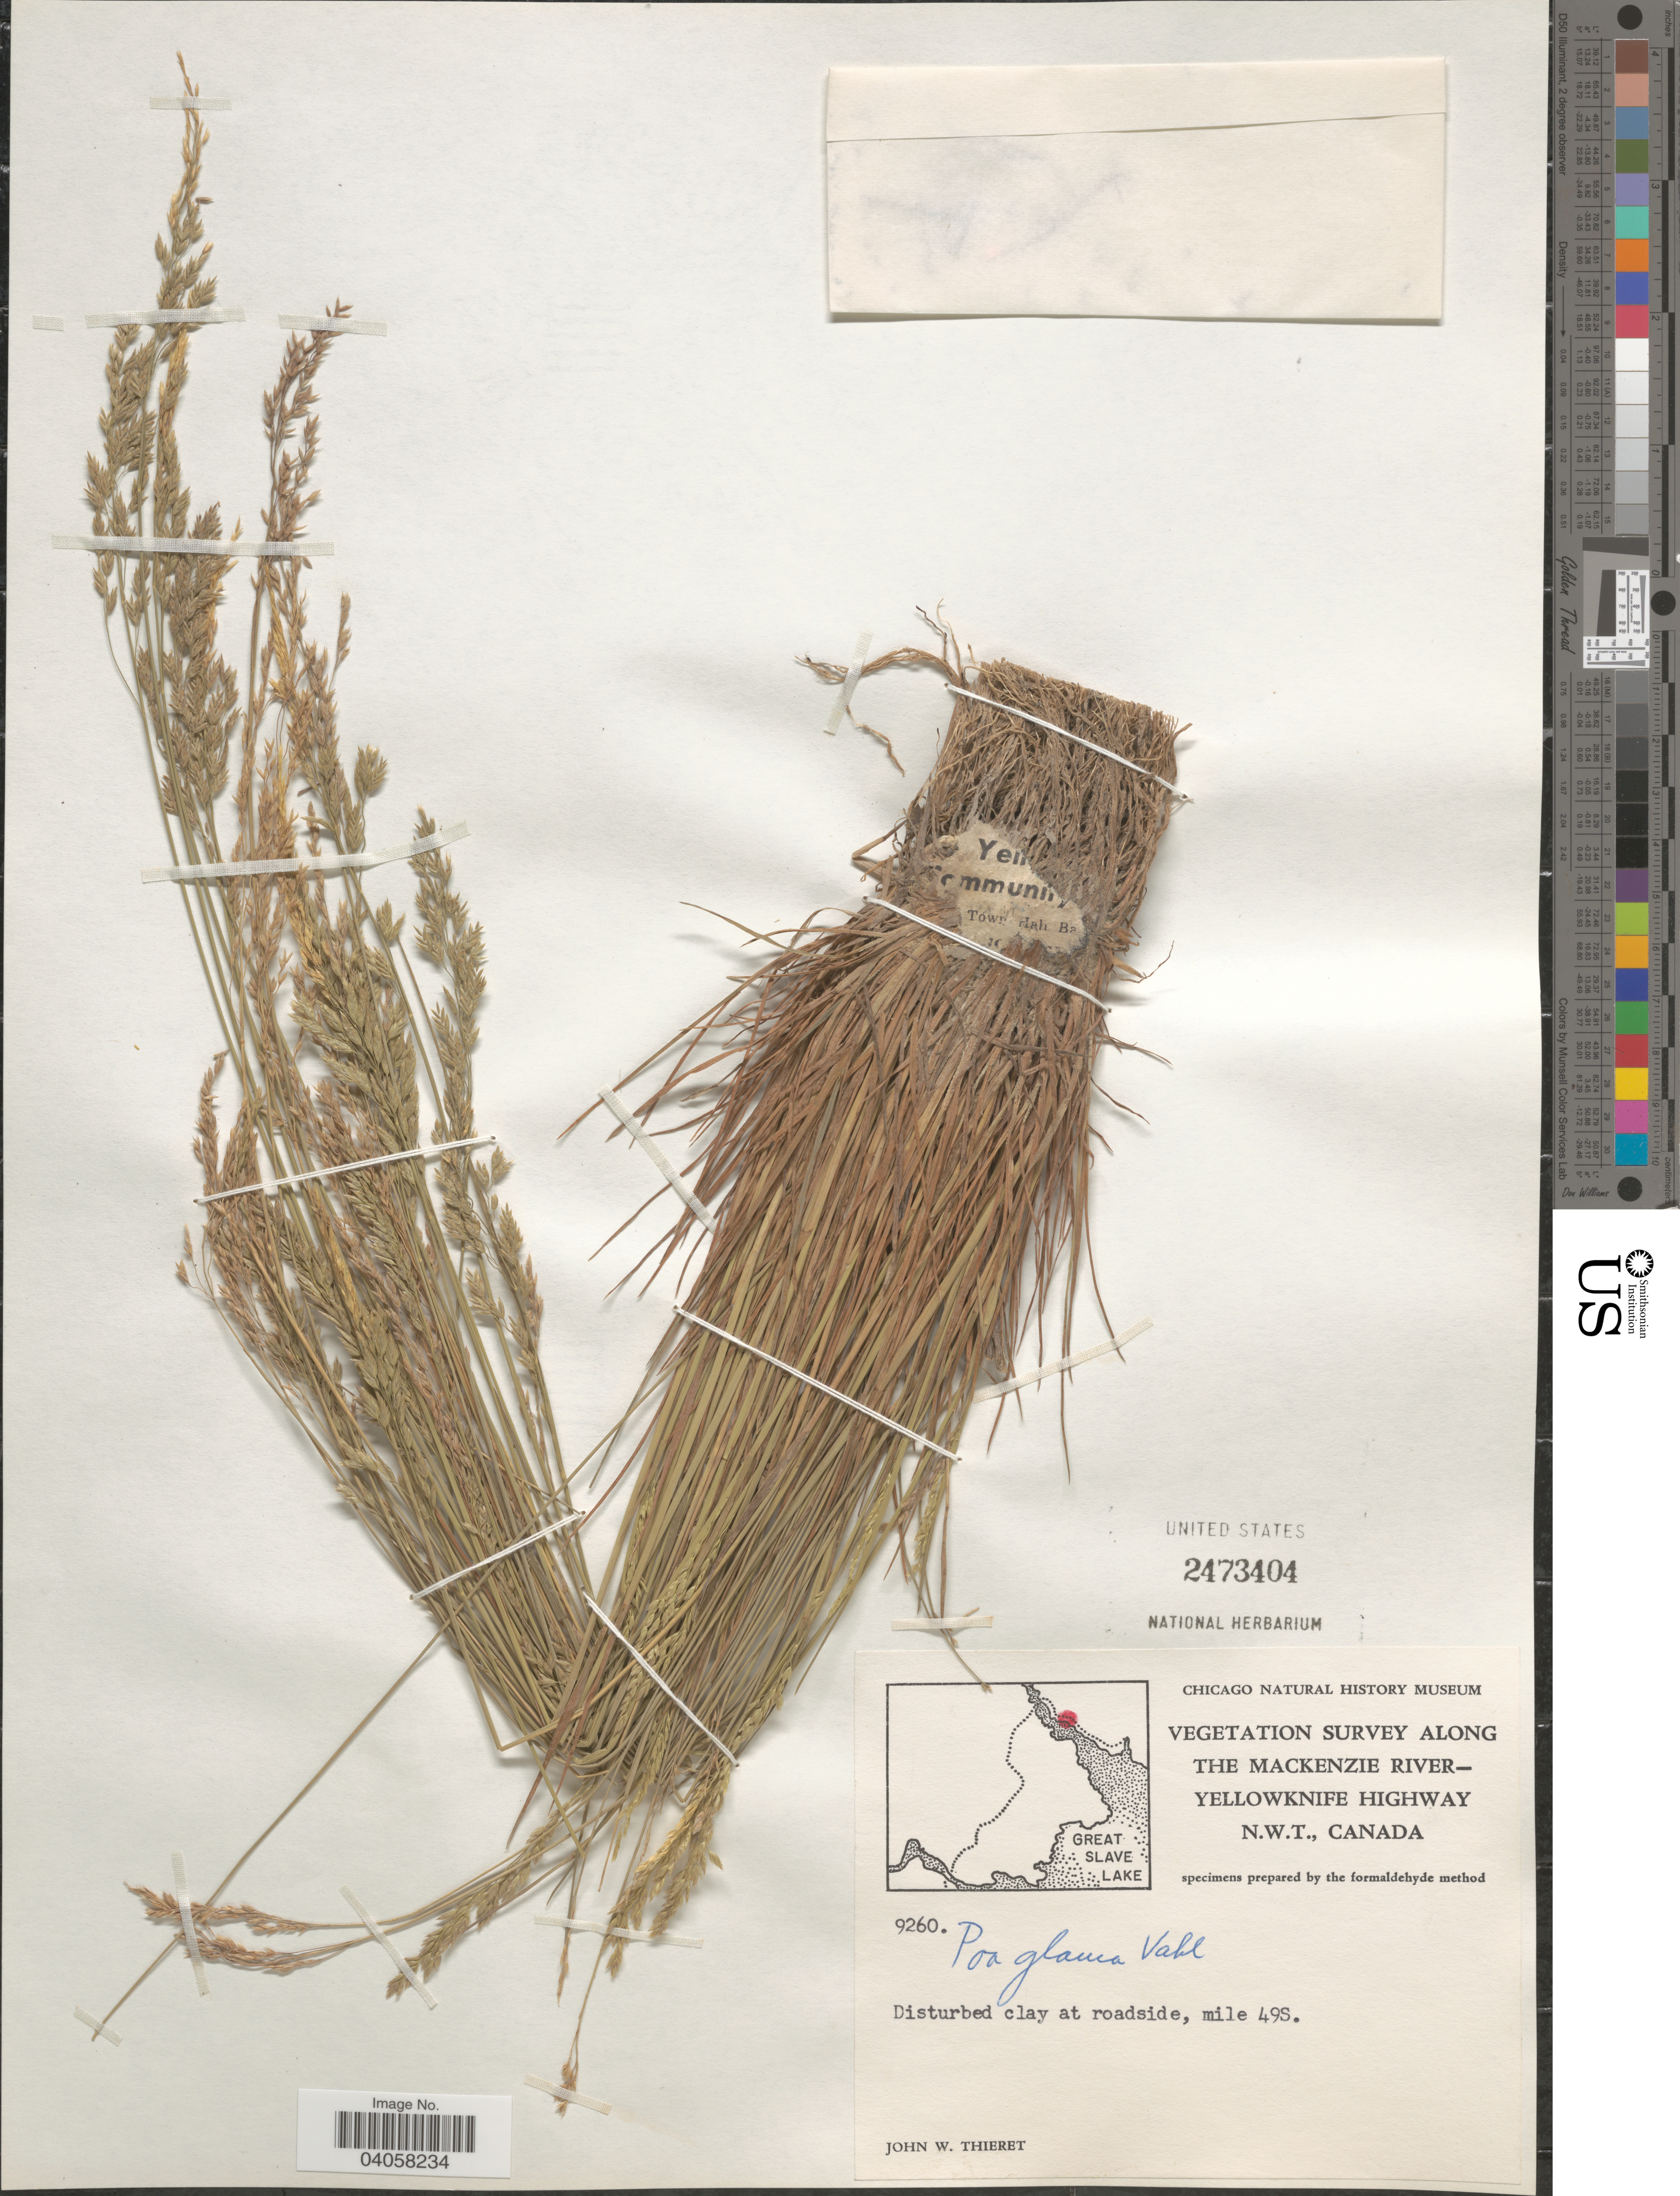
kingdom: Plantae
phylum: Tracheophyta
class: Liliopsida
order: Poales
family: Poaceae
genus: Poa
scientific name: Poa glauca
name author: Vahl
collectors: J. W. Thieret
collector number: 9260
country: Canada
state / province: Northwest Territories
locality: Along the Mackenzie River - Yellowknife Highway. Disturbed clay at roadside, Mile 49S.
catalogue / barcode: US 2473404